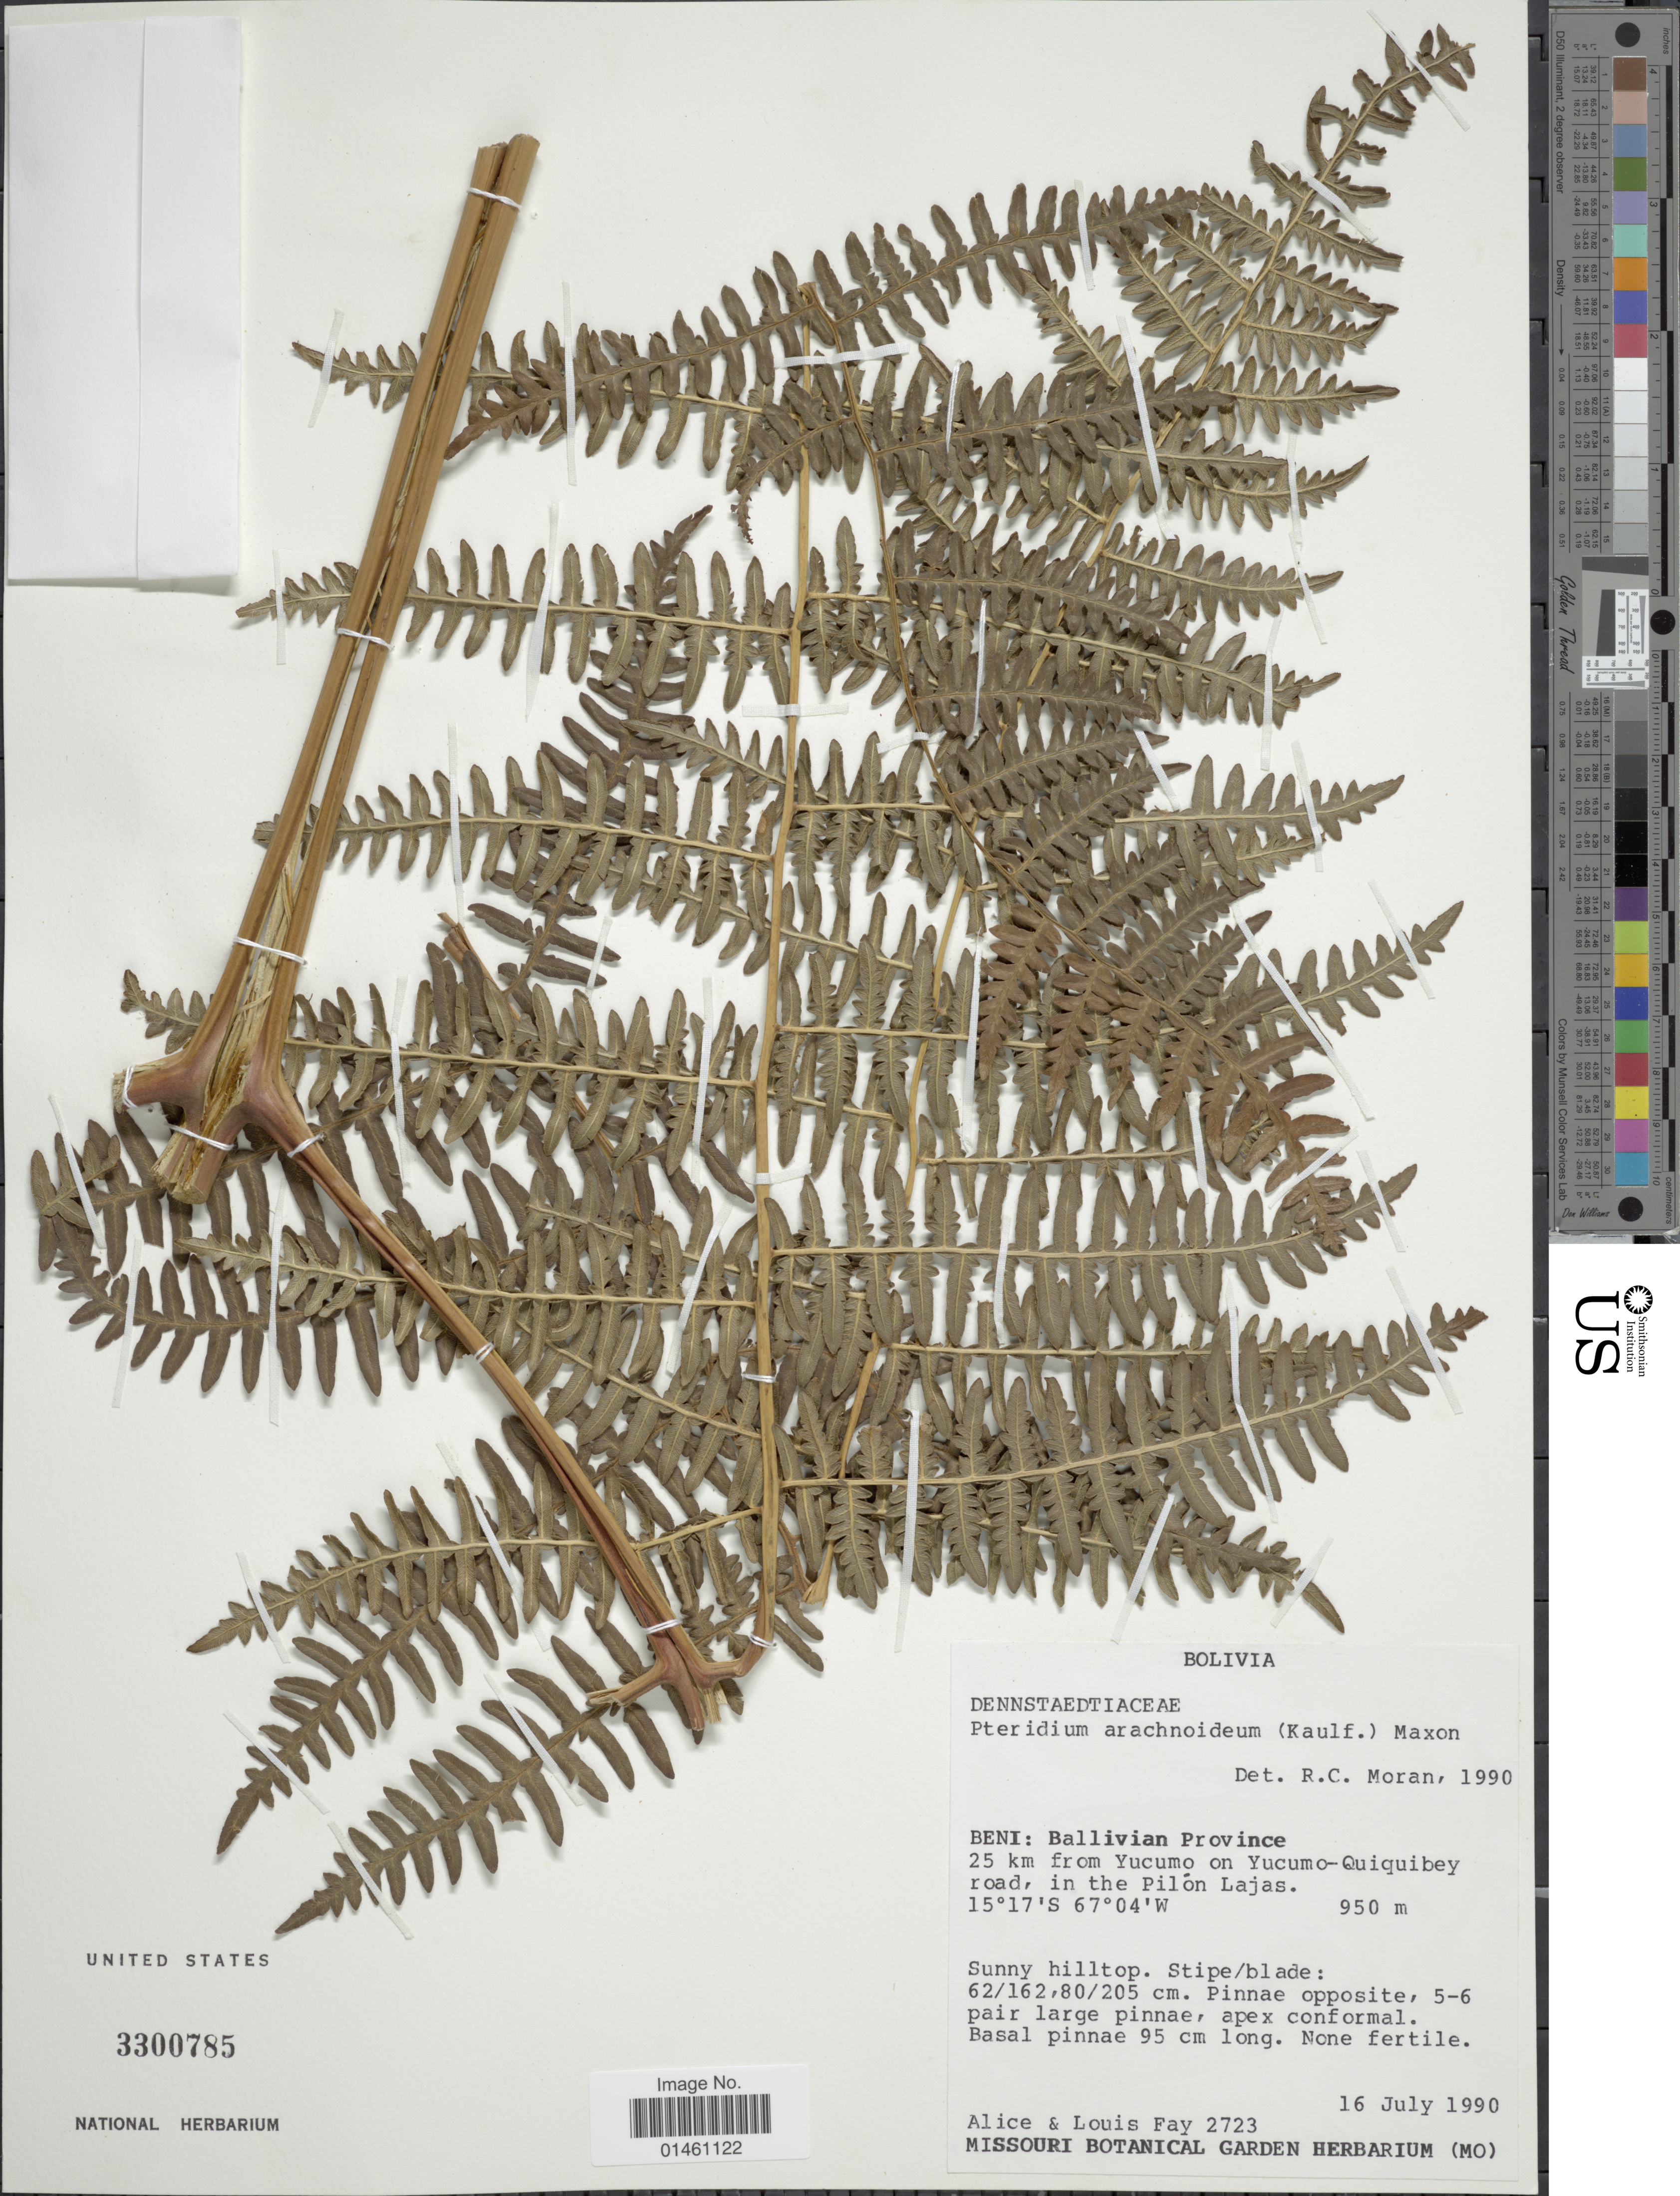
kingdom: Plantae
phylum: Tracheophyta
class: Polypodiopsida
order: Polypodiales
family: Dennstaedtiaceae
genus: Pteridium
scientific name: Pteridium aquilinum var. arachnoideum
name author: (Kaulf.) Herter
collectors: A. Fay & L. Fay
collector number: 2723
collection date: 1990-07-16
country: Bolivia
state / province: Beni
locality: Ballivian Province, 25 km from Yucumo on Yucumo-Quiquibey road, in the Pilón Lajas, sunny hilltop.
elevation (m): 950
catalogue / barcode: US 3300785